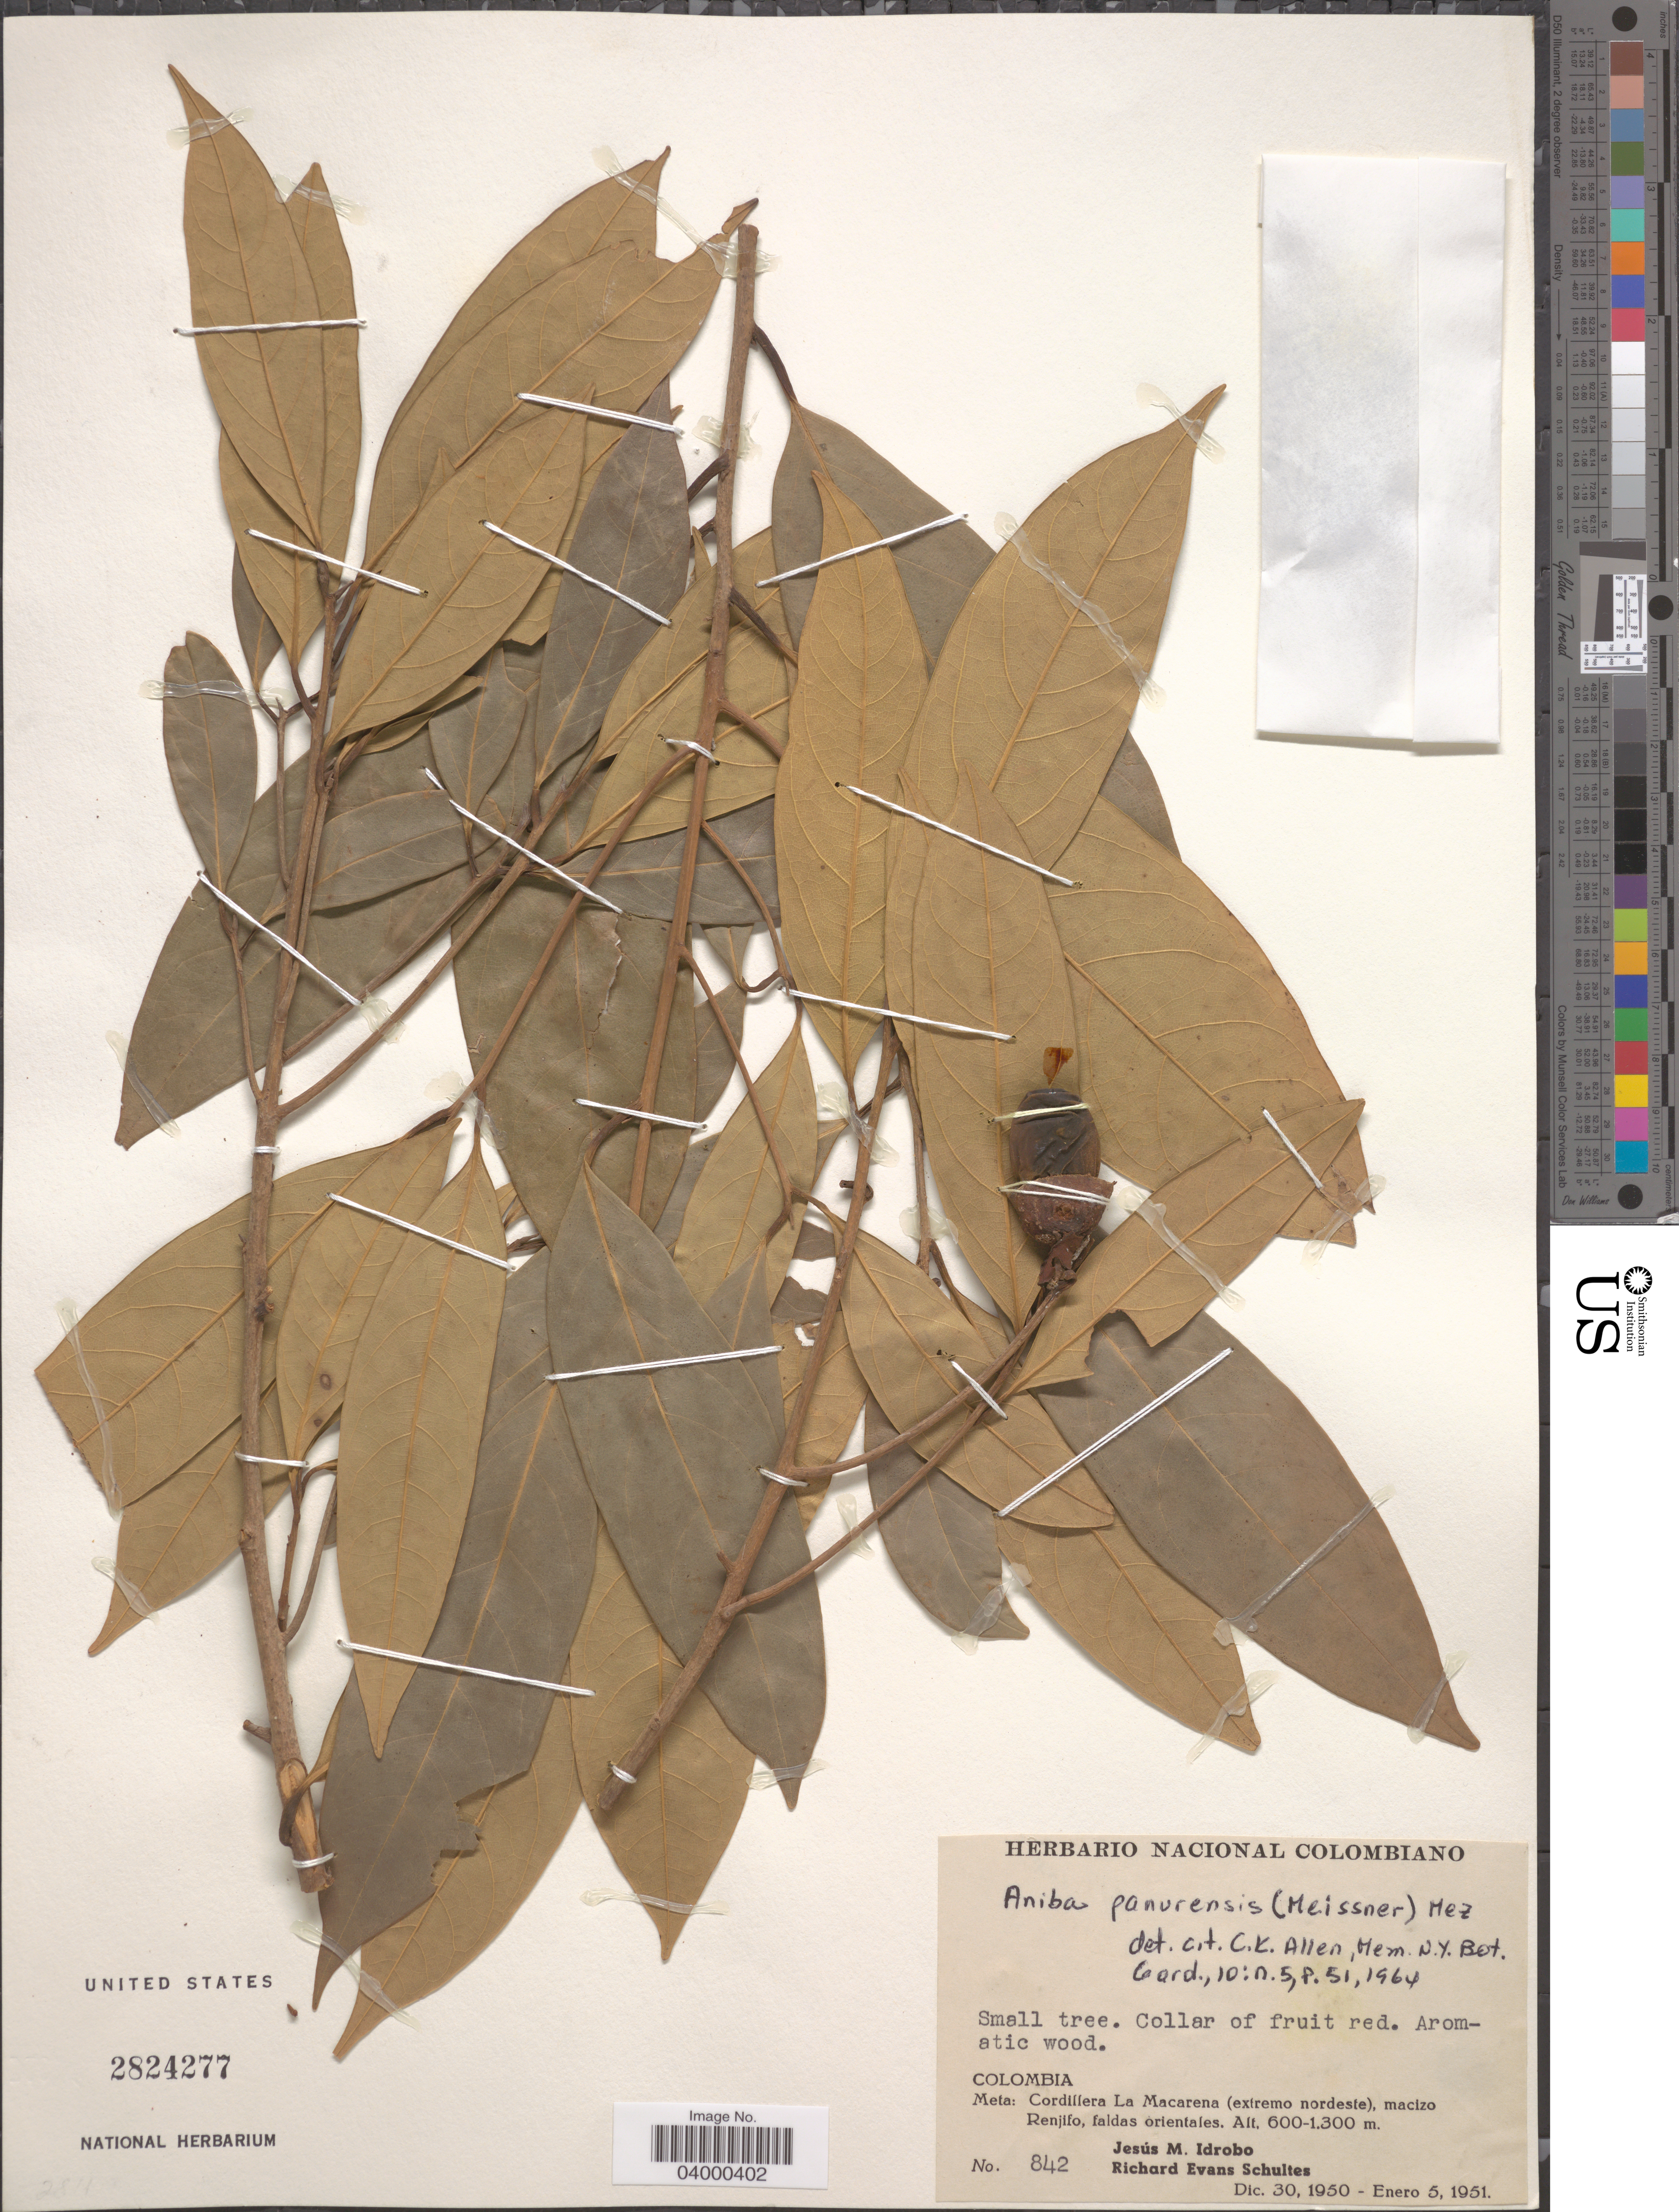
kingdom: Plantae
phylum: Tracheophyta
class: Magnoliopsida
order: Laurales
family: Lauraceae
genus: Aniba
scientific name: Aniba panurensis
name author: (Meisn.) Mez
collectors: J. M. Idrobo & R. E. Schultes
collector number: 842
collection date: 1950-12-30/1951-01-05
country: Colombia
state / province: Meta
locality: Cordillera La Macarena (extremo nordeste), macizo Renjifo, faldas orientales.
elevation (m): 600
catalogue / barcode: US 2824277